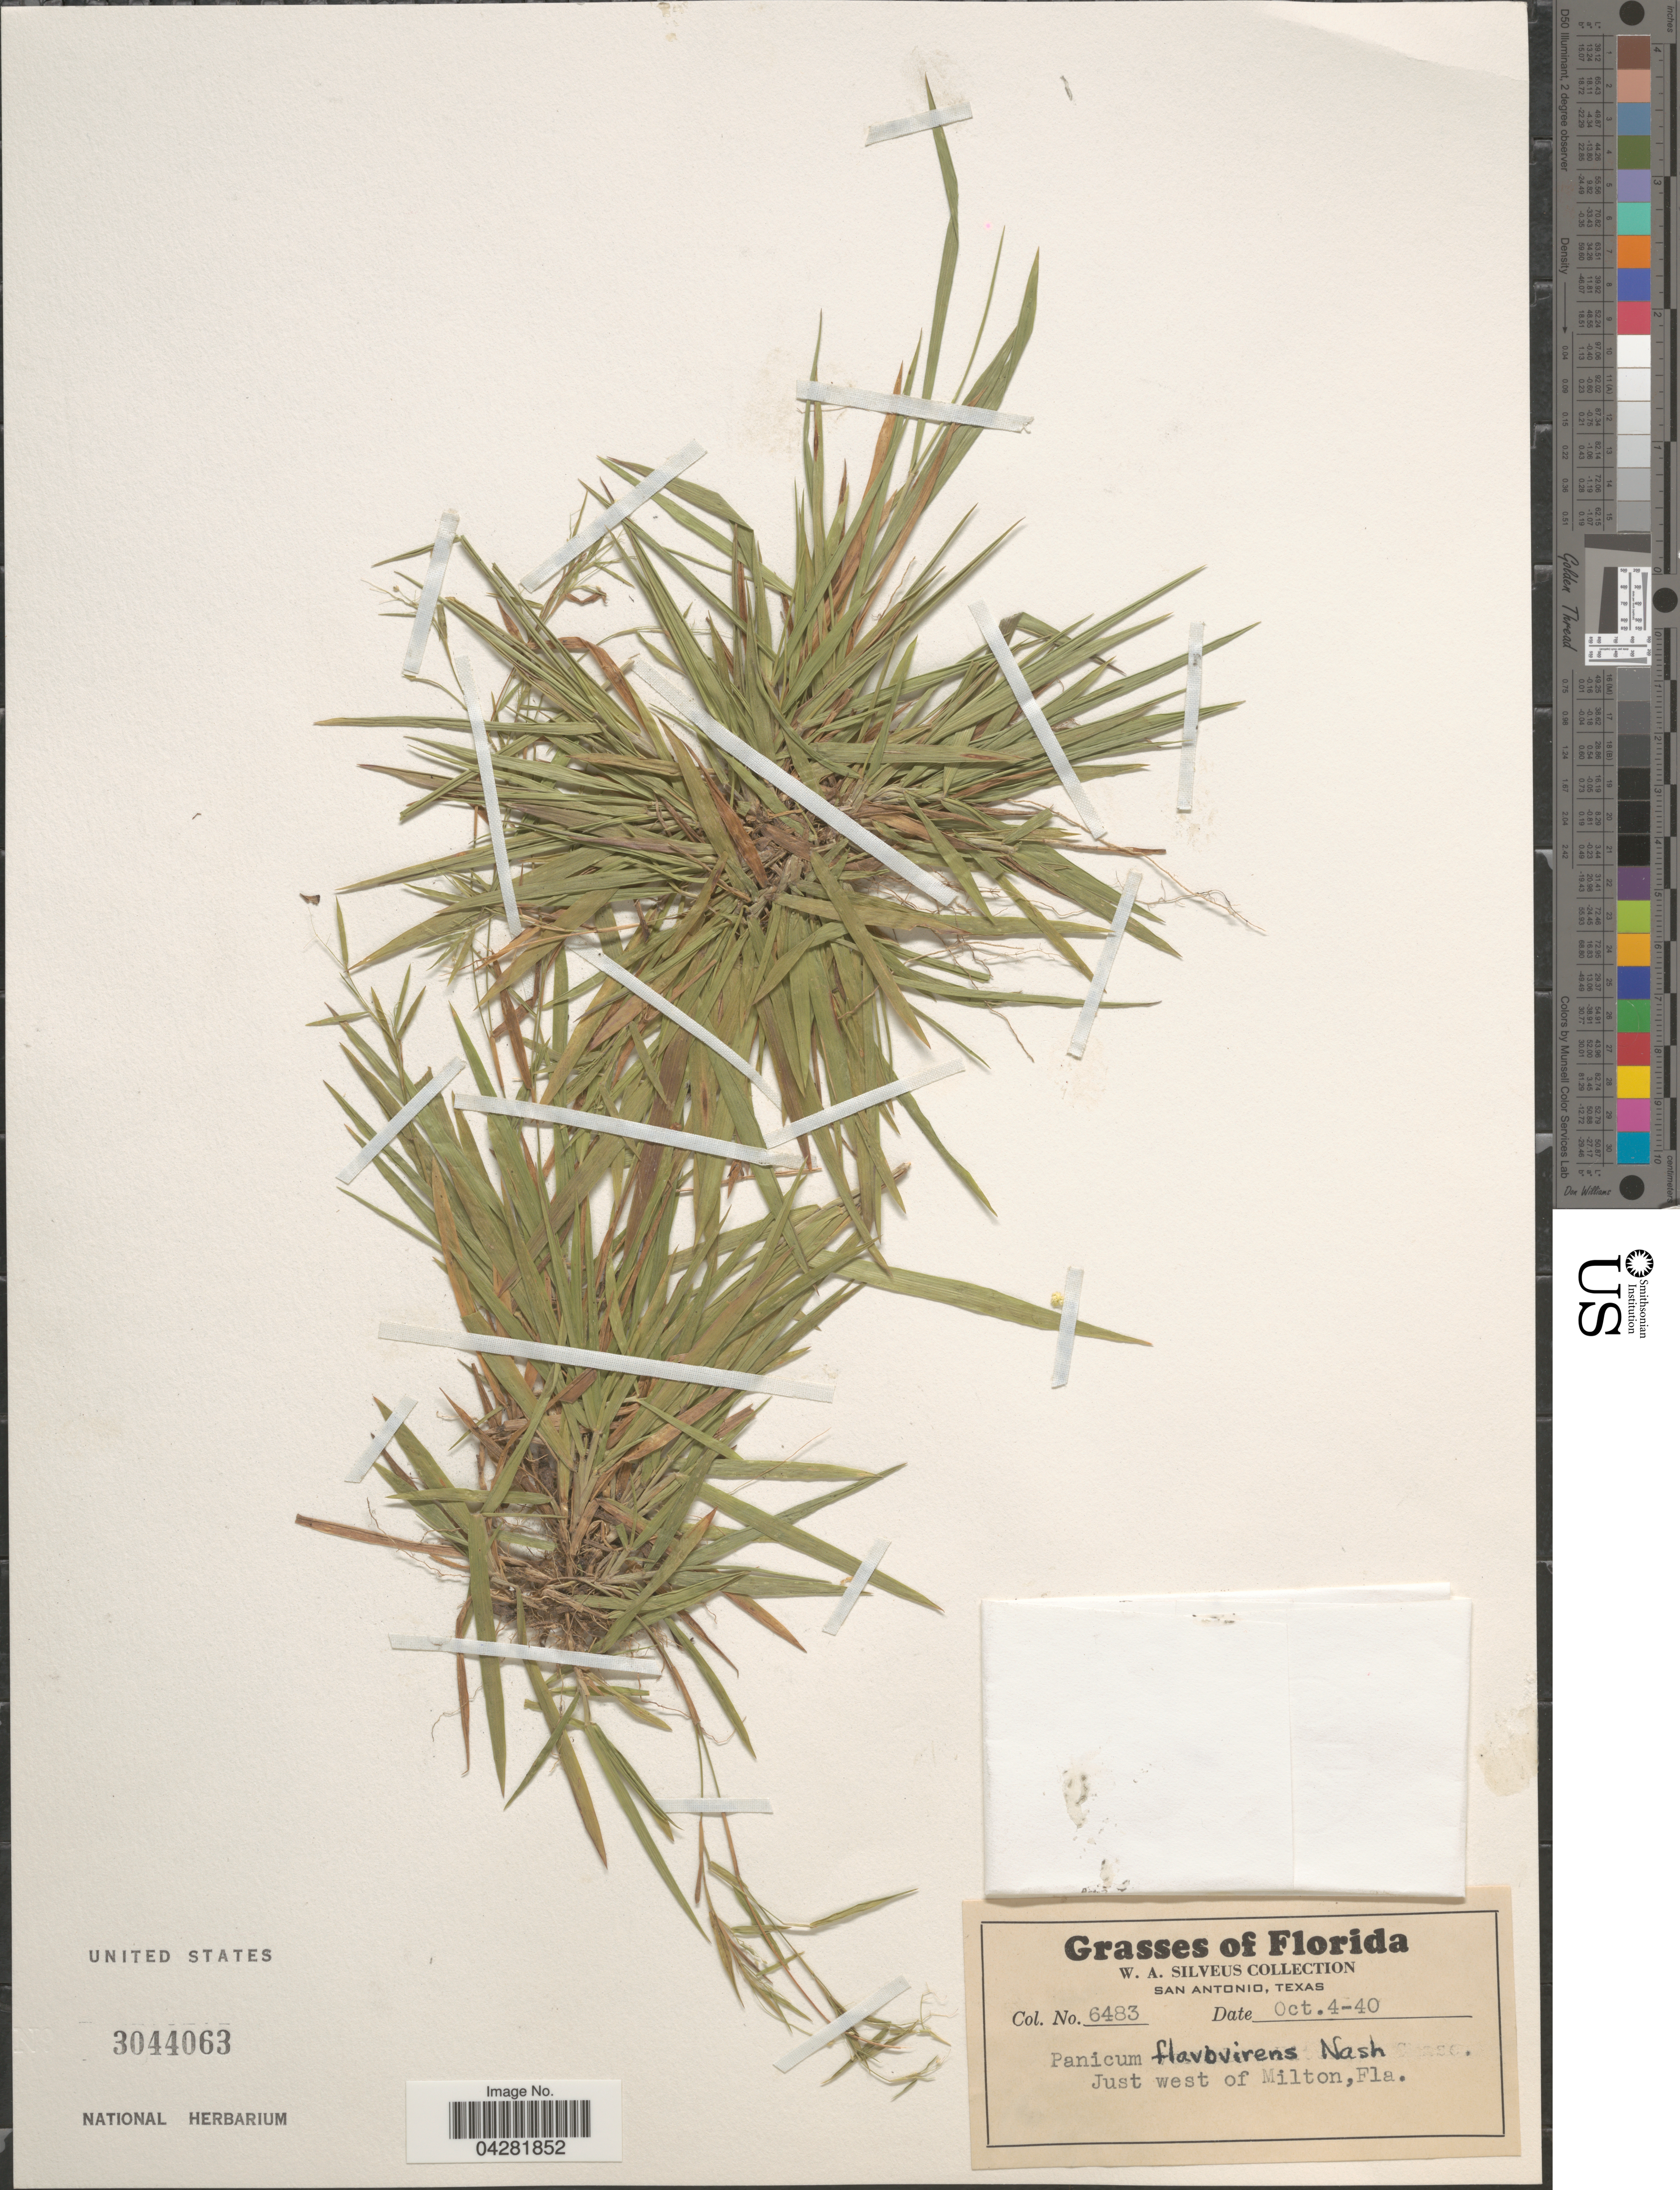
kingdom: Plantae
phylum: Tracheophyta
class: Liliopsida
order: Poales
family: Poaceae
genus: Dichanthelium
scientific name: Dichanthelium ensifolium var. ensifolium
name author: (Baldwin ex Elliot) Gould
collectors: W. Silveus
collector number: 6483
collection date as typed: Transcribed d/m/y: 4/10/40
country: United States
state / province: Florida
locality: Just west of Milton.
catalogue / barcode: US 3044063